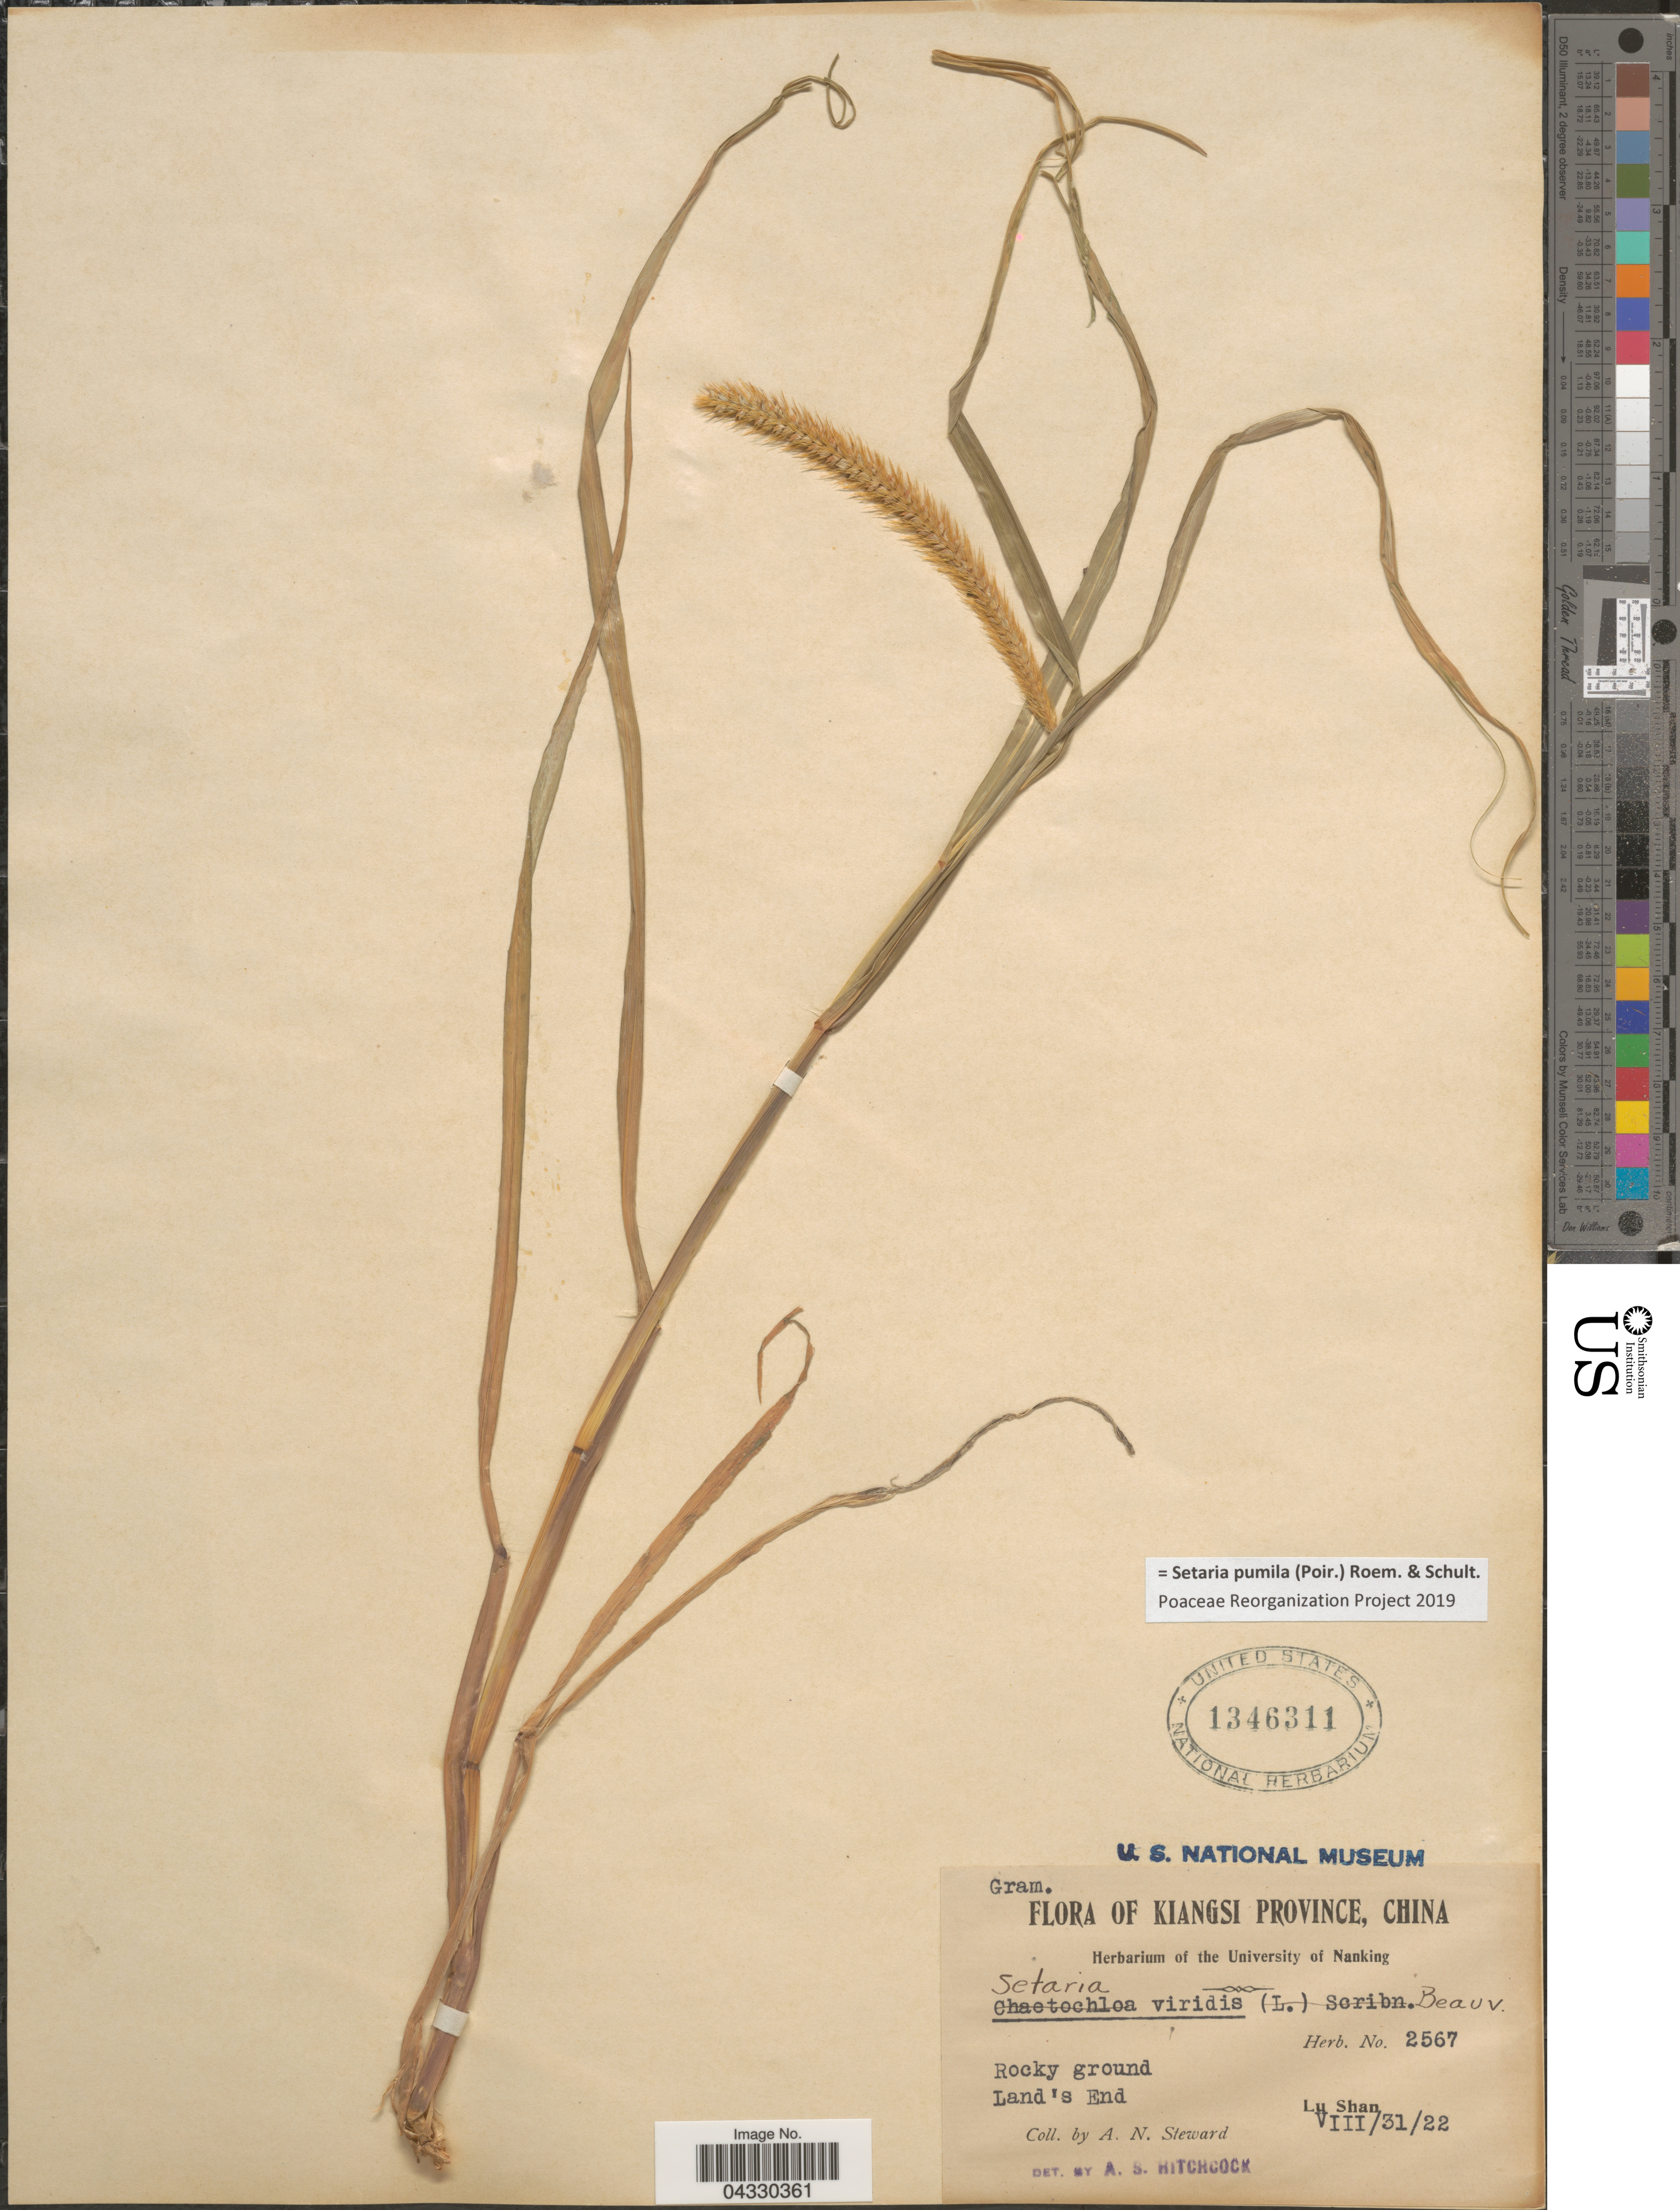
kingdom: Plantae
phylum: Tracheophyta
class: Liliopsida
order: Poales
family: Poaceae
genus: Setaria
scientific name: Setaria pumila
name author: (Poir.) Roem. & Schult.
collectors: A. N. Steward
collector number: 2567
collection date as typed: Transcribed d/m/y: 31/8/22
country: China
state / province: Jiangxi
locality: Kiangsi Province. Rocky ground. Land's End. Lu Shan.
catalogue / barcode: US 1346311